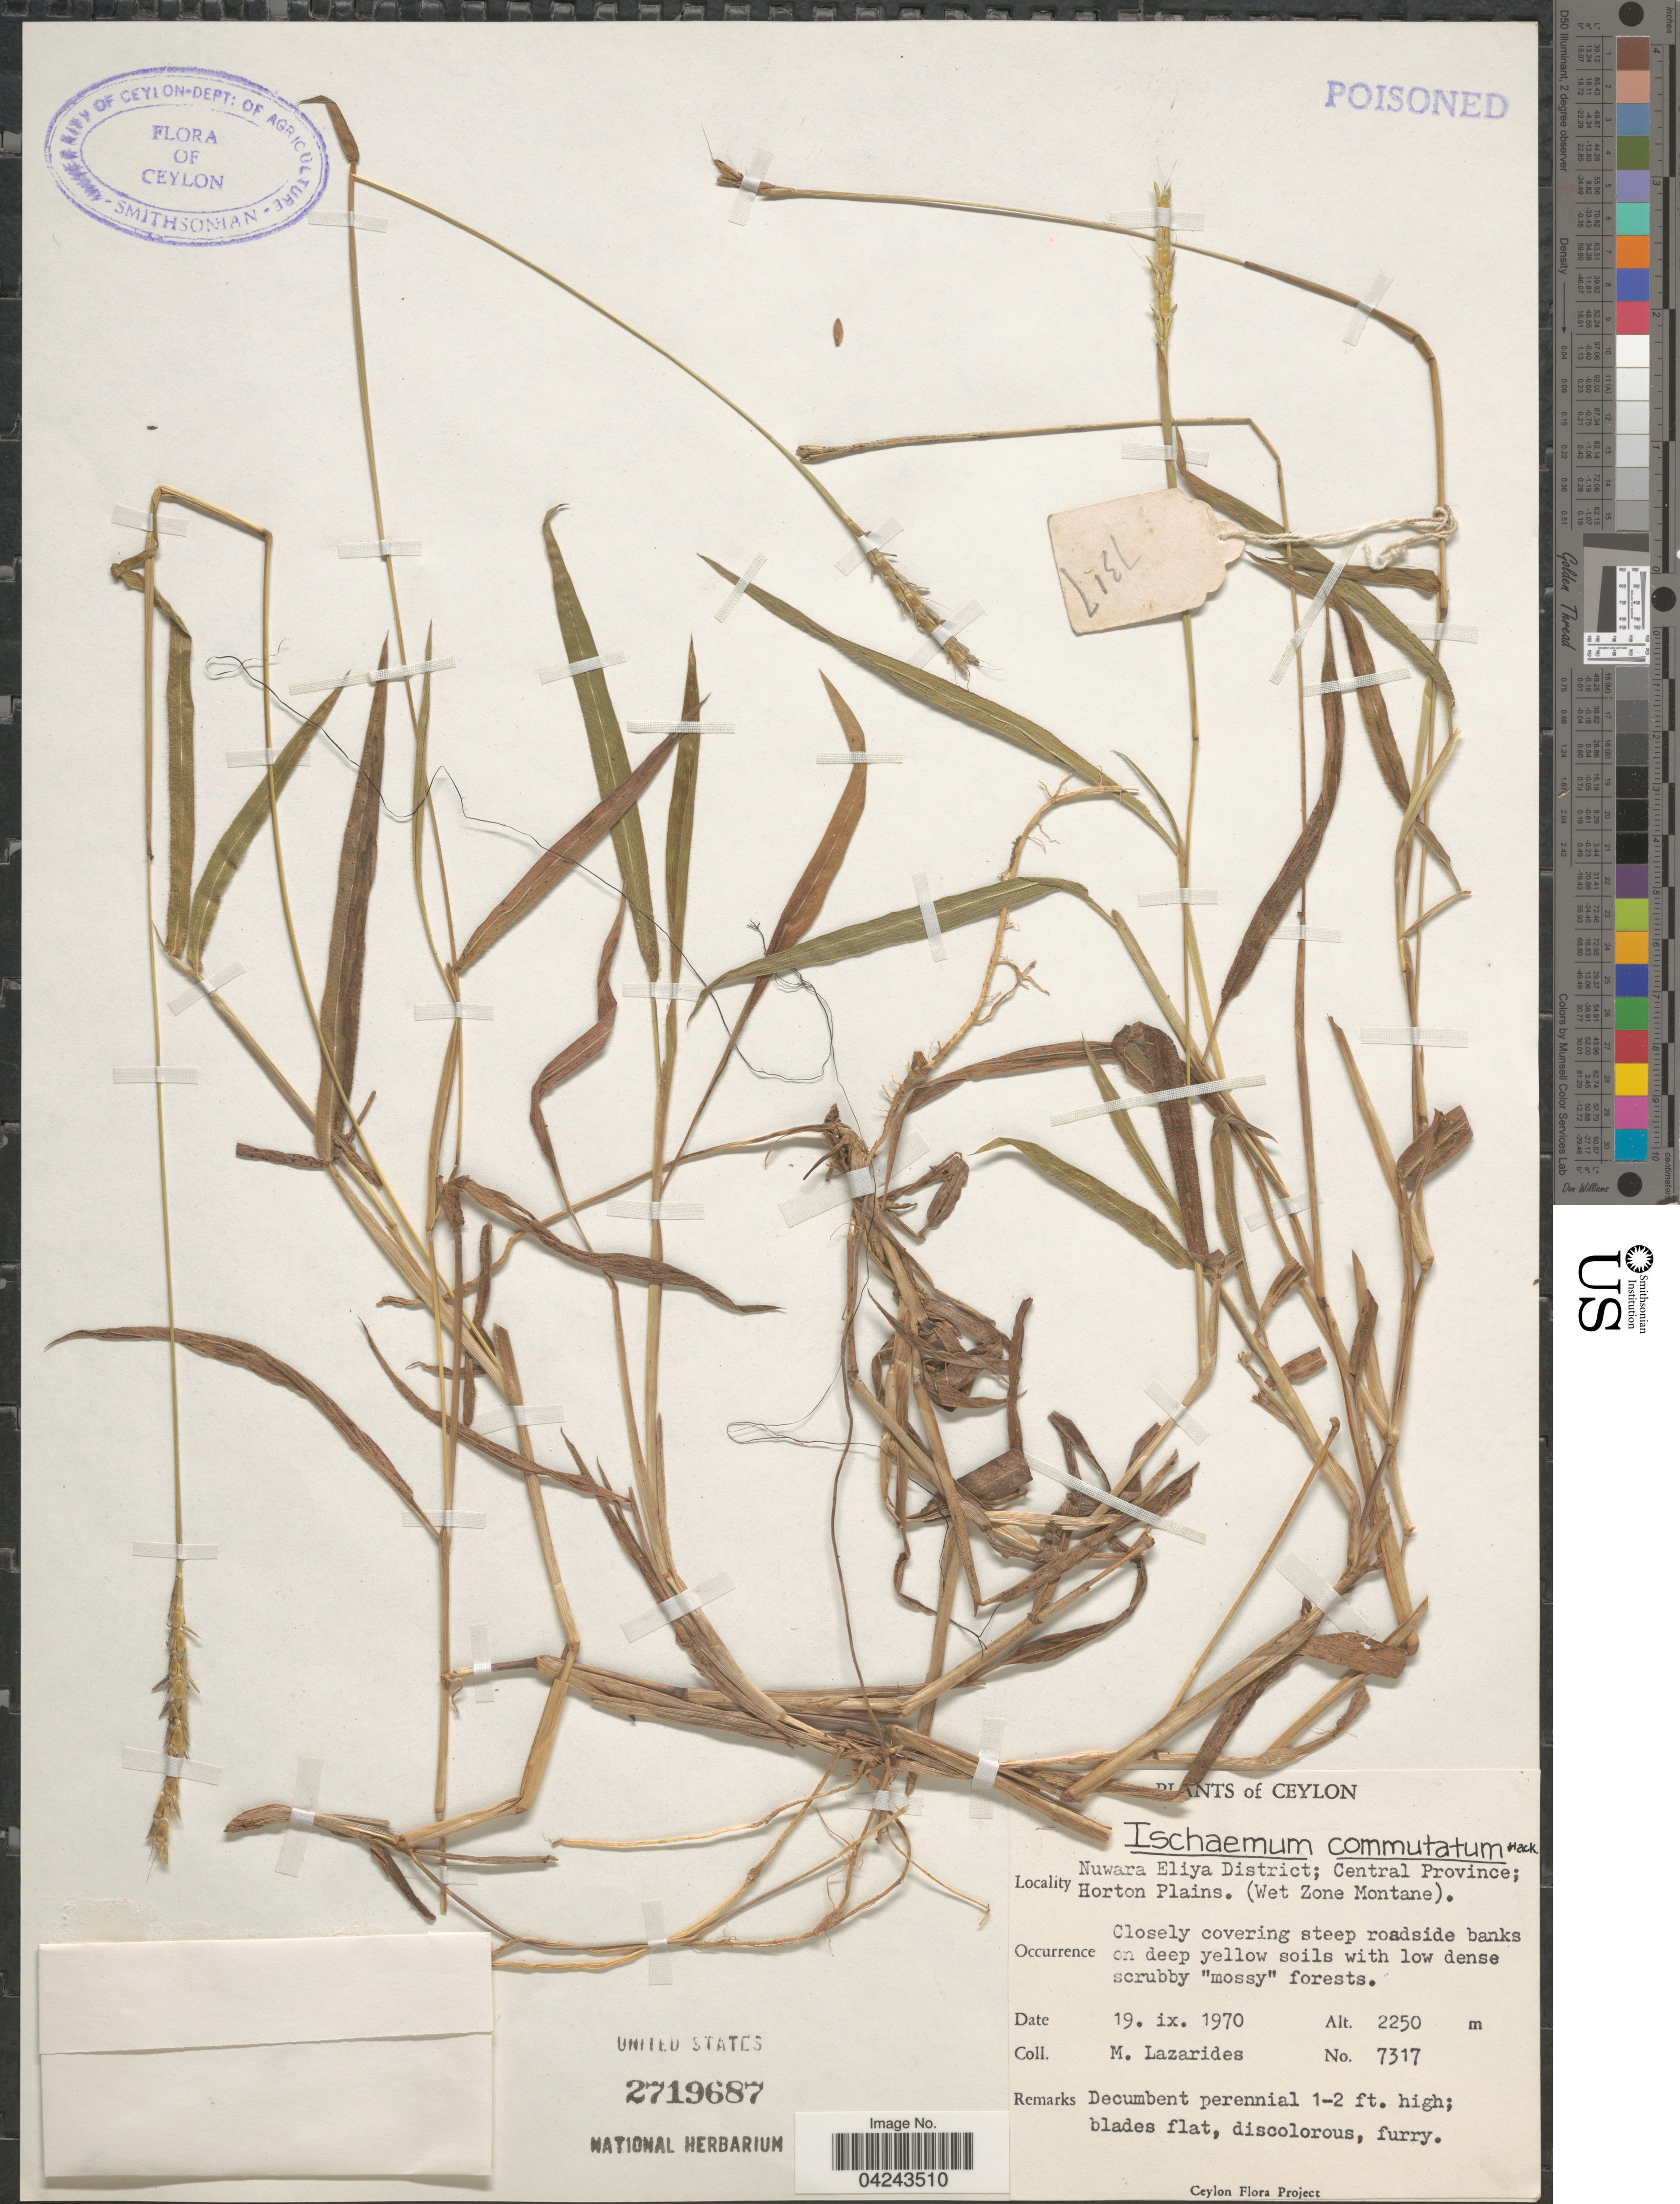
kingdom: Plantae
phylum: Tracheophyta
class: Liliopsida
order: Poales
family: Poaceae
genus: Ischaemum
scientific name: Ischaemum commutatum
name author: Hack.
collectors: M. Lazarides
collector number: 7317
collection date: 1970-09-19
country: Sri Lanka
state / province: Central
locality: Ceylon. Nuwara Eliya District; Horton Plains. (Wet Zone Montane). Closely covering steep roadside banks on deep yellow soils with low dense scrubby "mossy" forests.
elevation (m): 2250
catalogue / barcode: US 2719687